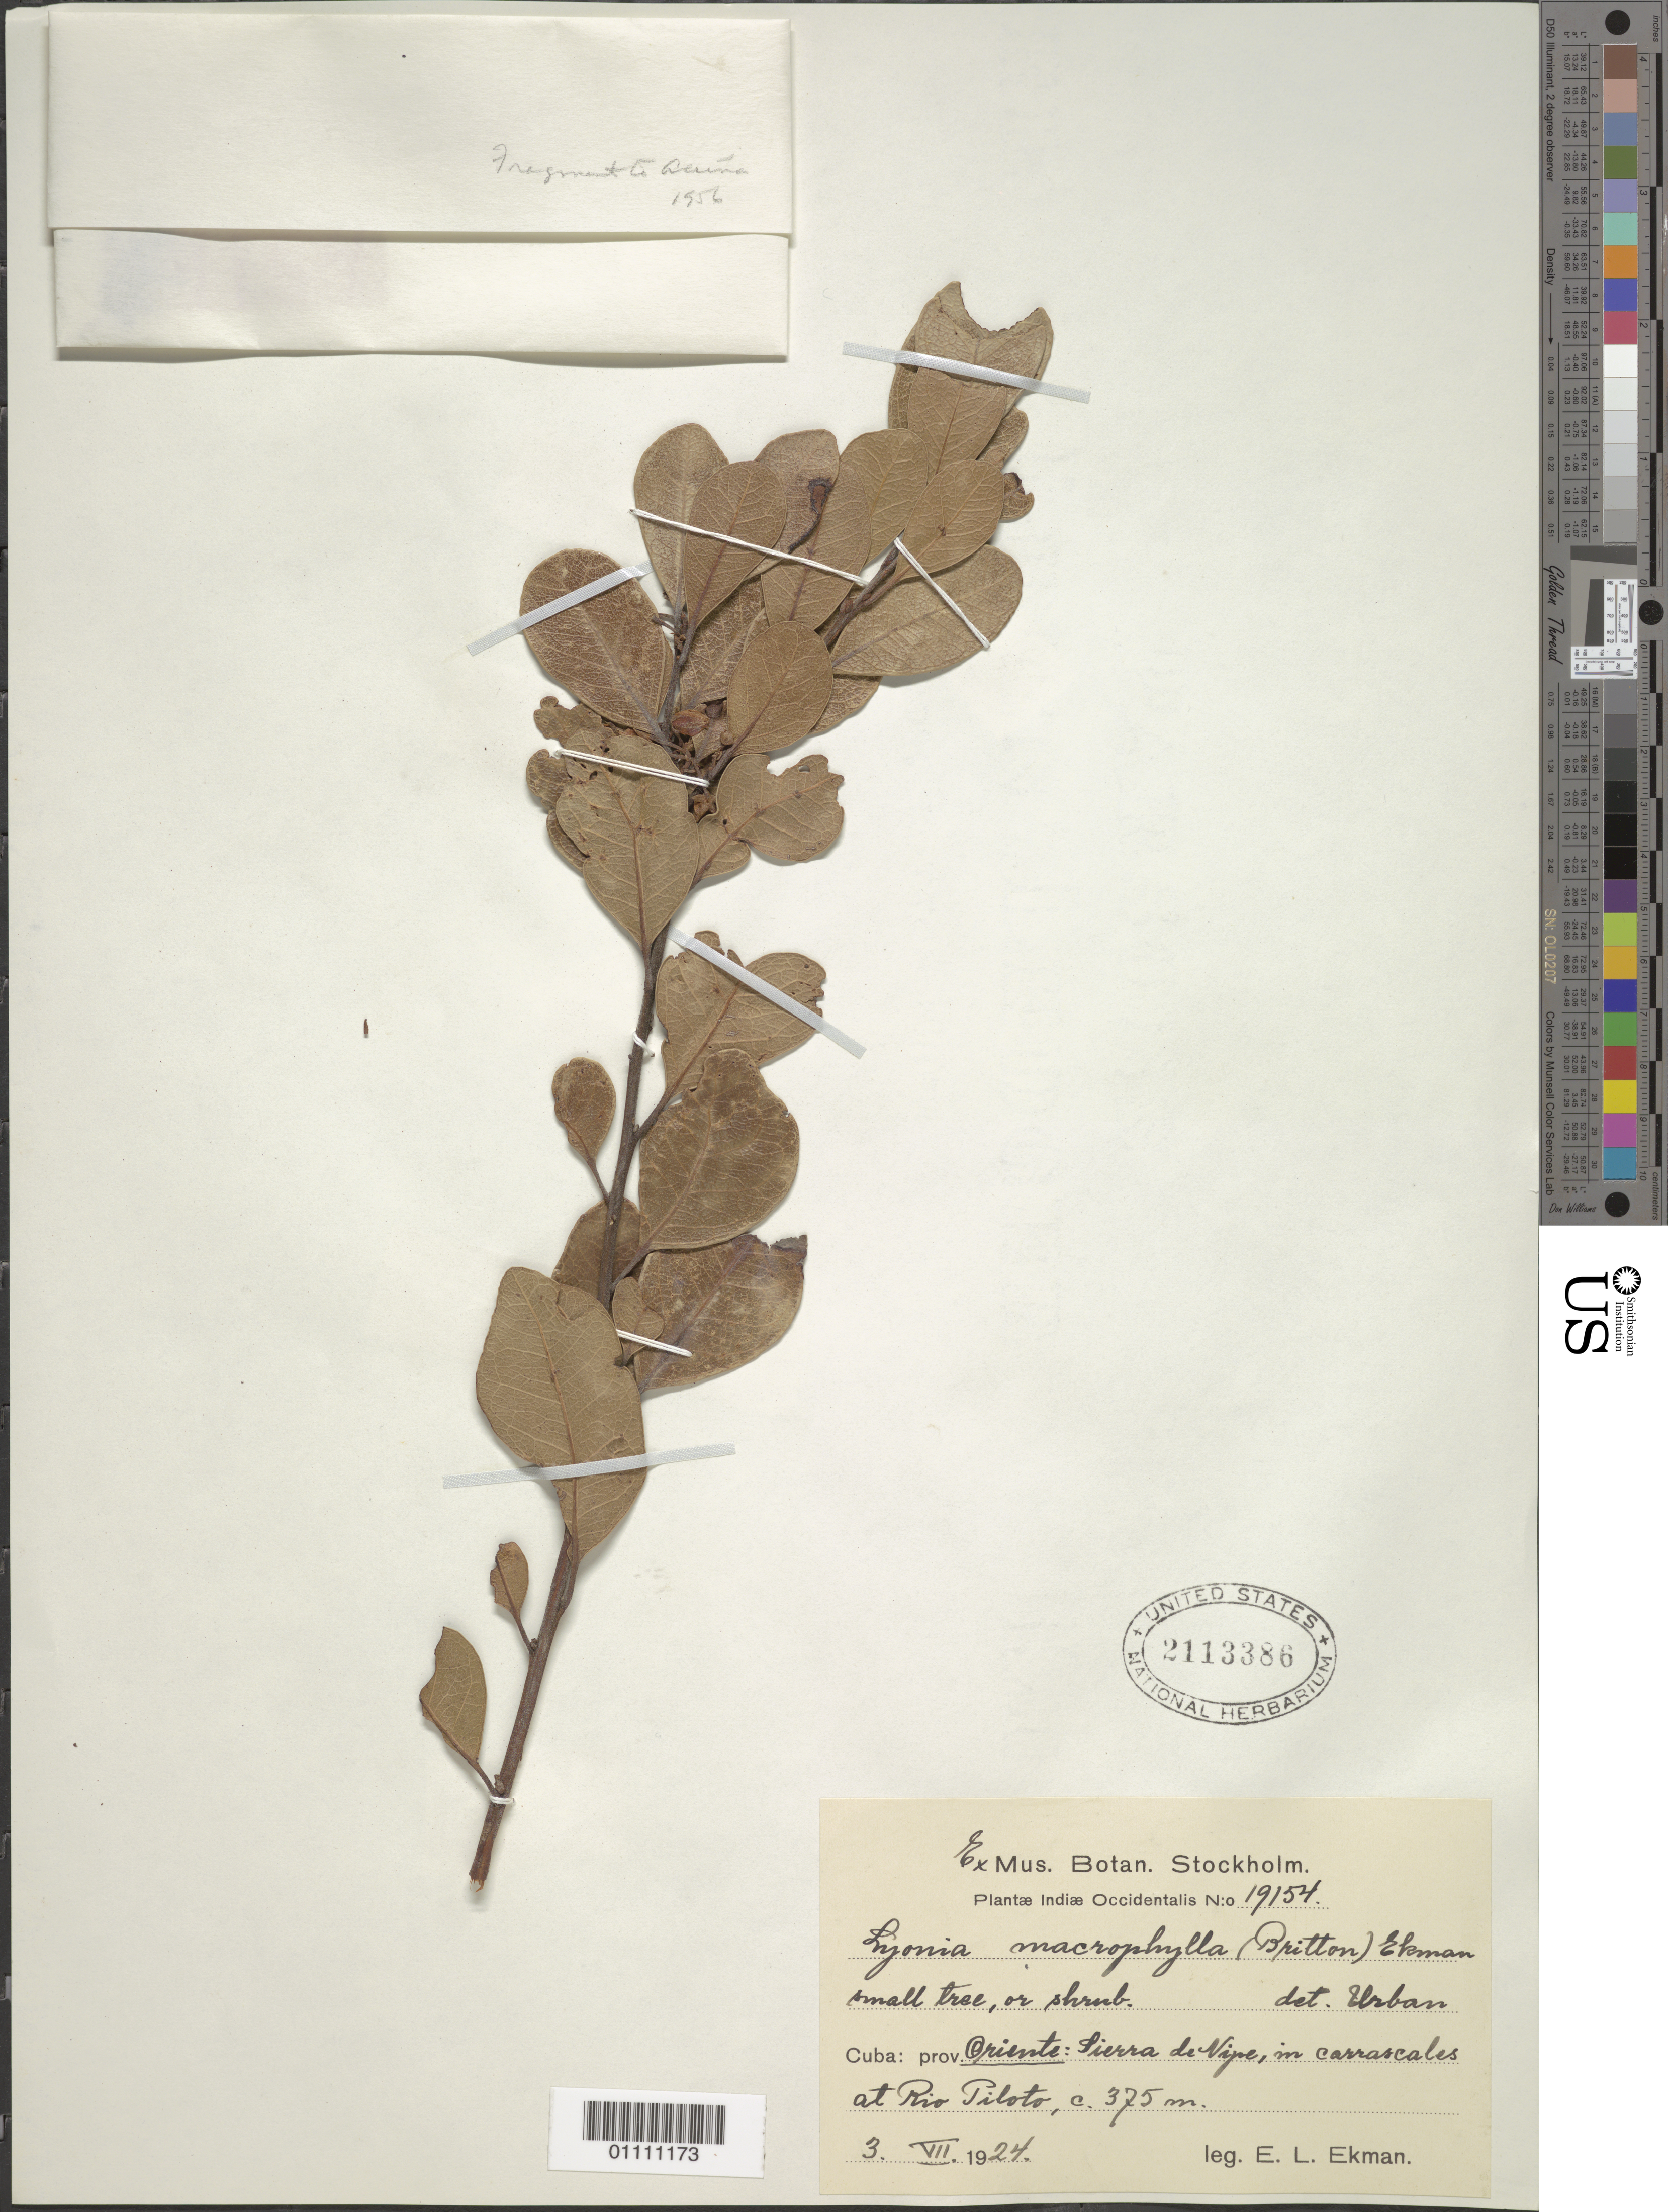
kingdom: Plantae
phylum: Tracheophyta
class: Magnoliopsida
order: Ericales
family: Ericaceae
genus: Lyonia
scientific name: Lyonia macrophylla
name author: (Britton) Ekman ex Urb.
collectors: E. L. Ekman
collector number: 19154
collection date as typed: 03 Jul 1924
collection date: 1924-07-03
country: Cuba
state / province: Holguín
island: Cuba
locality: Sierra de Nipe, in carrascales at Rio Piloto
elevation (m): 375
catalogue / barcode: US 2113386